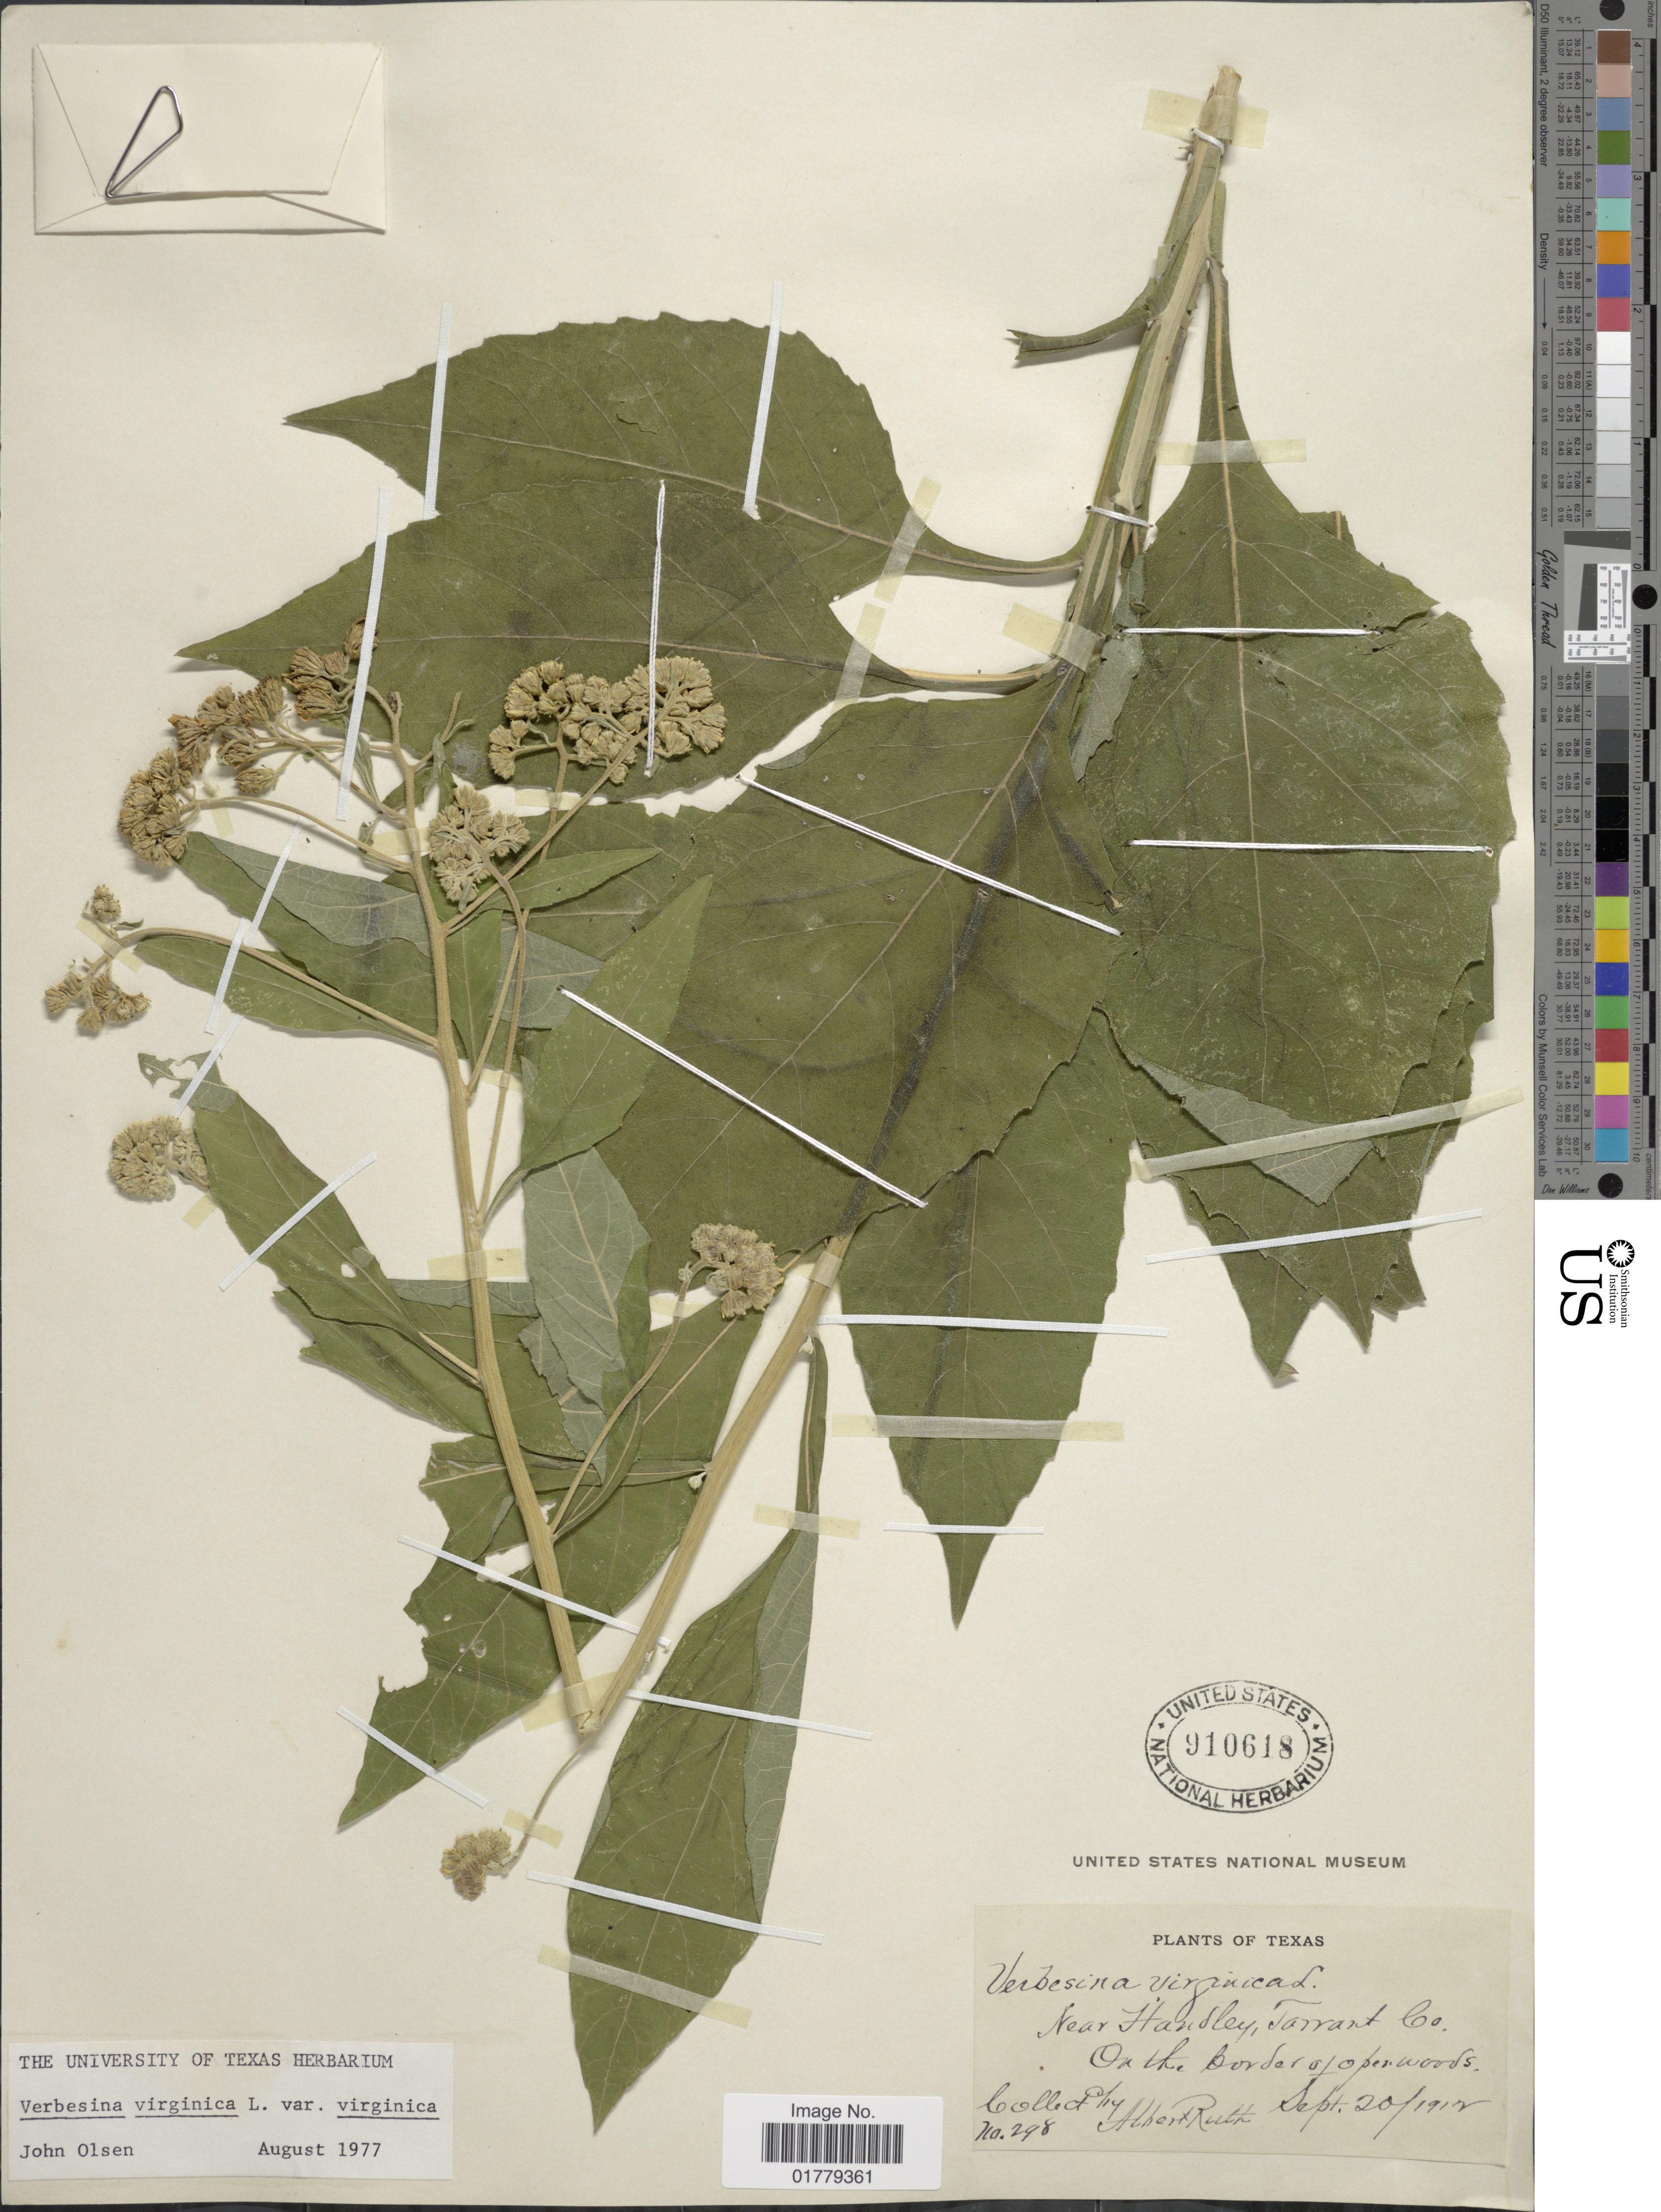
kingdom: Plantae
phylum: Tracheophyta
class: Magnoliopsida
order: Asterales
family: Asteraceae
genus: Verbesina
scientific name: Verbesina virginica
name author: L.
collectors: A. Ruth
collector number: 298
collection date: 1912-09-20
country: United States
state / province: Texas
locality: Near Handley, Tarrant Co. On the borders of open woods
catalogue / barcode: US 910618